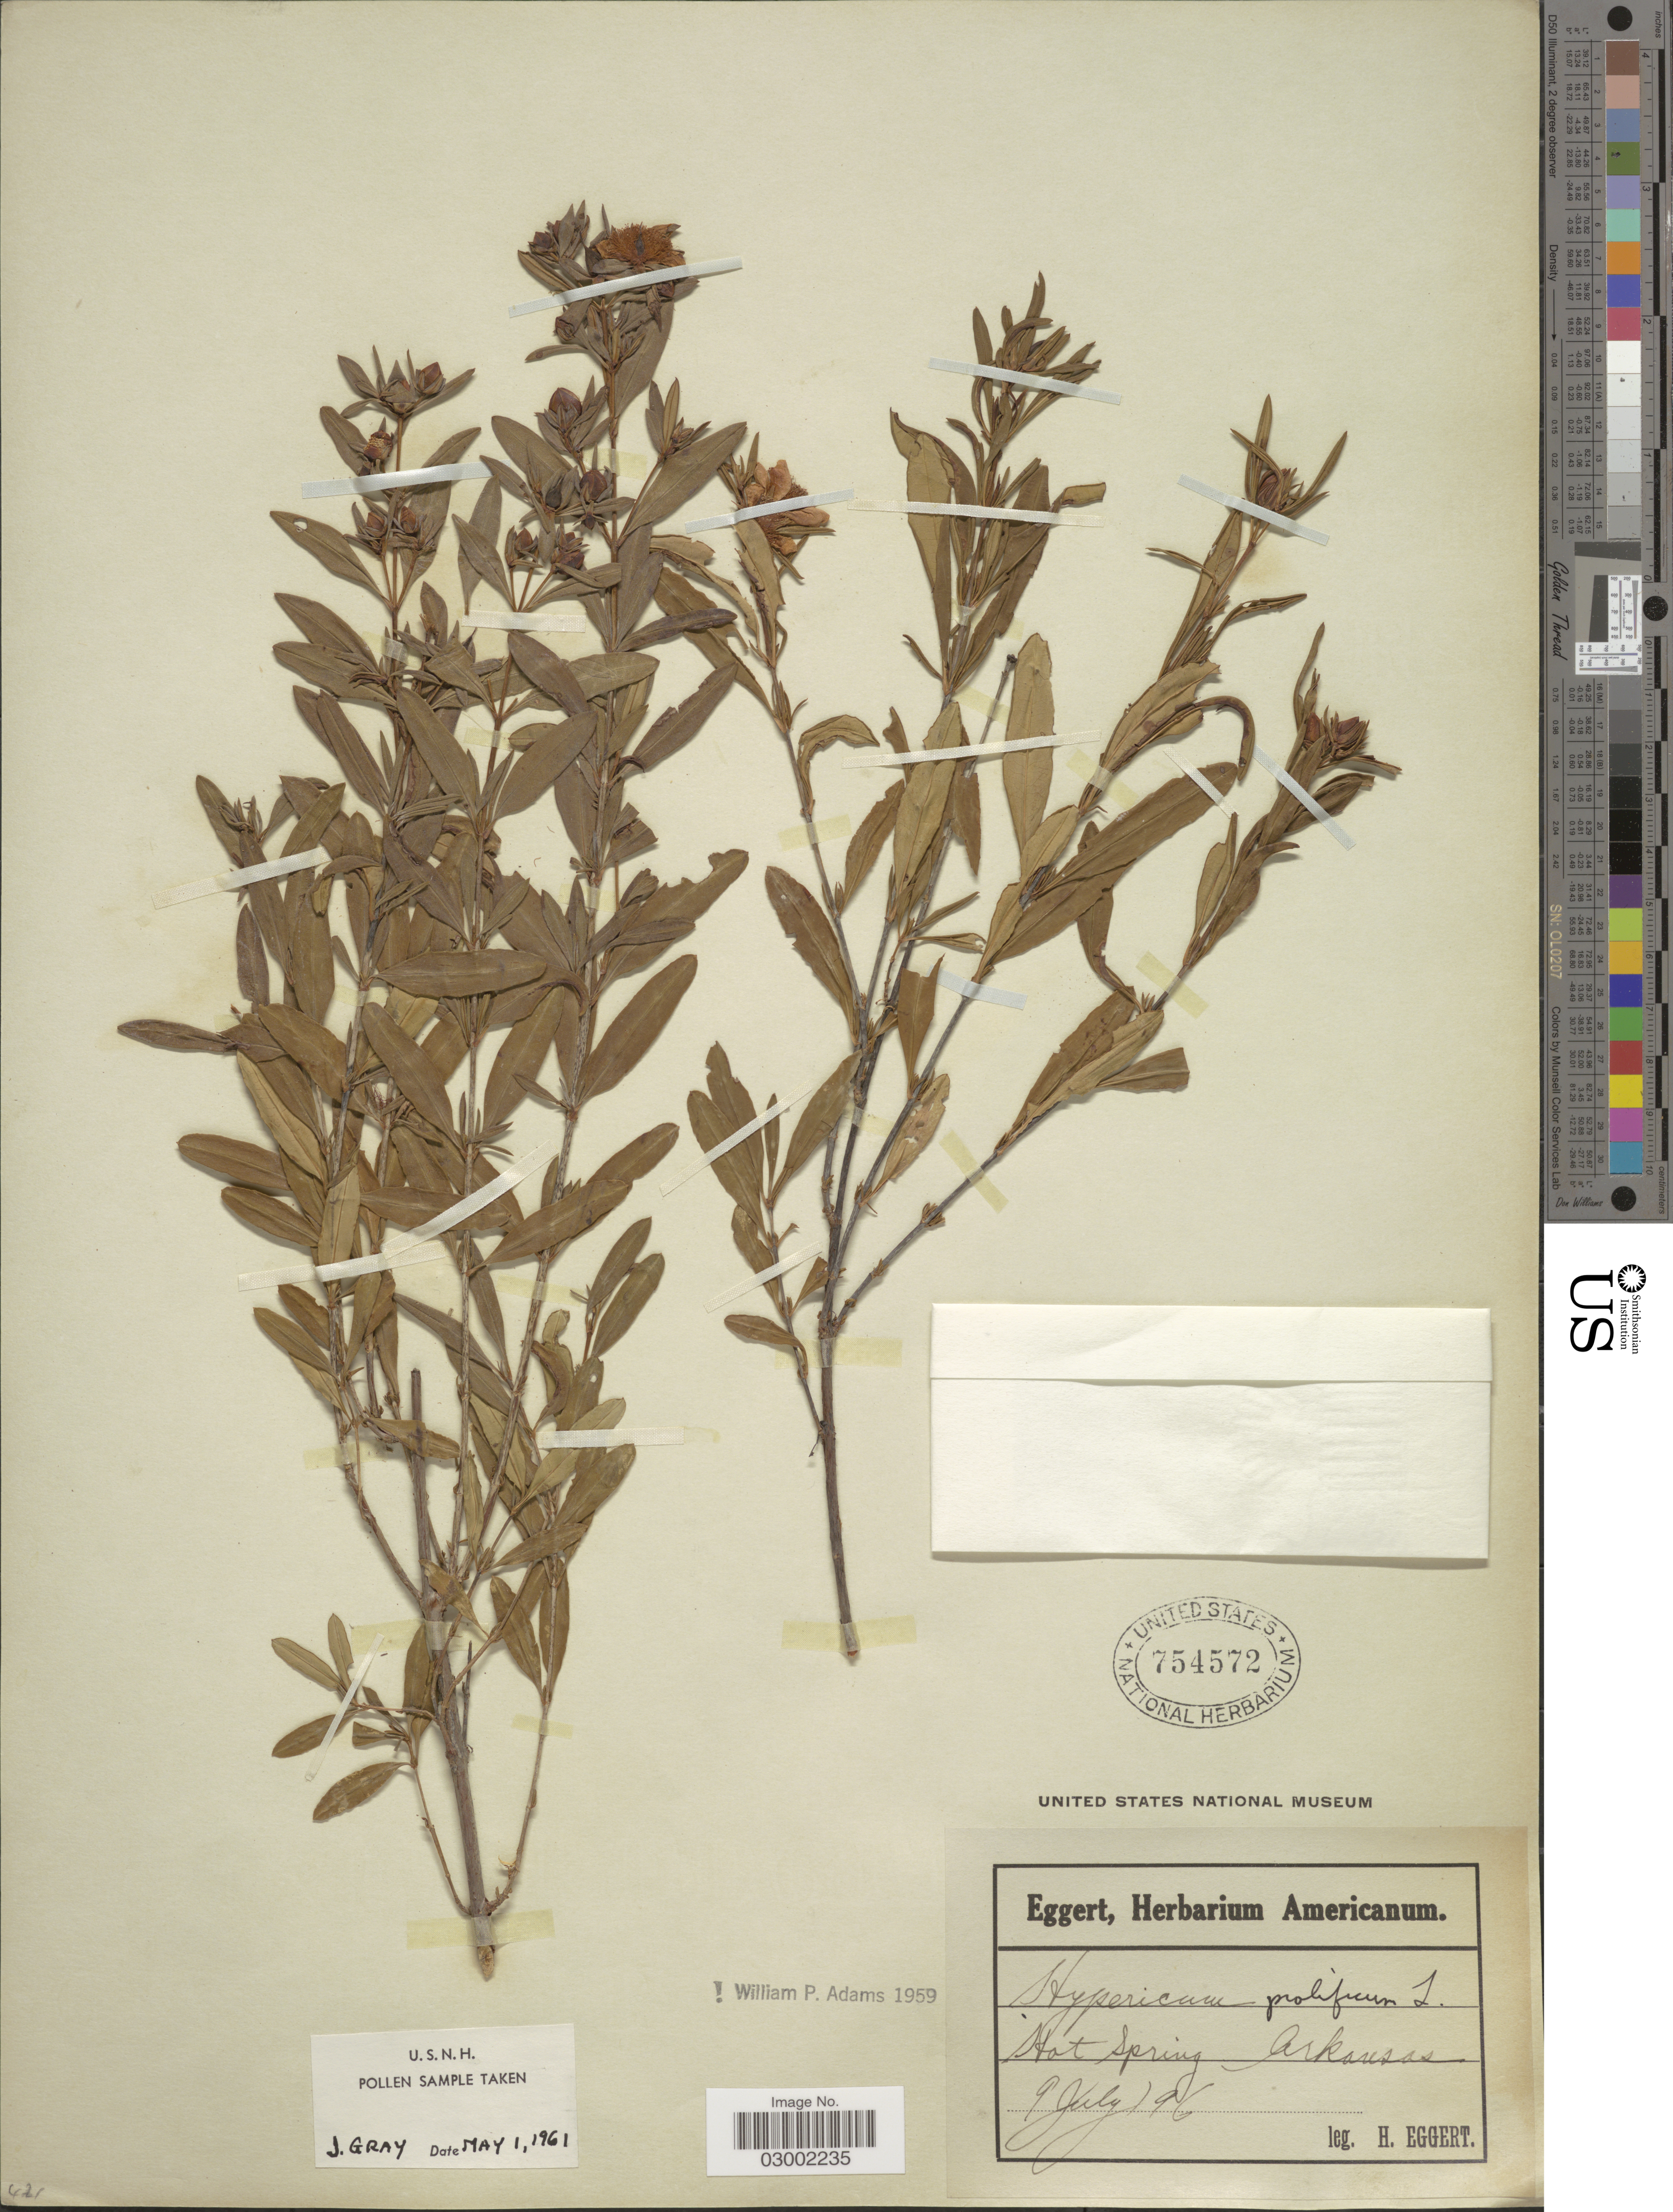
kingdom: Plantae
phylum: Tracheophyta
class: Magnoliopsida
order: Malpighiales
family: Hypericaceae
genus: Hypericum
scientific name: Hypericum prolificum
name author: L.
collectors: H. Eggert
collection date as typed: Transcribed d/m/y: 9/7/96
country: United States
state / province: Arkansas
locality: Hot Spring.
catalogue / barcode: US 754572